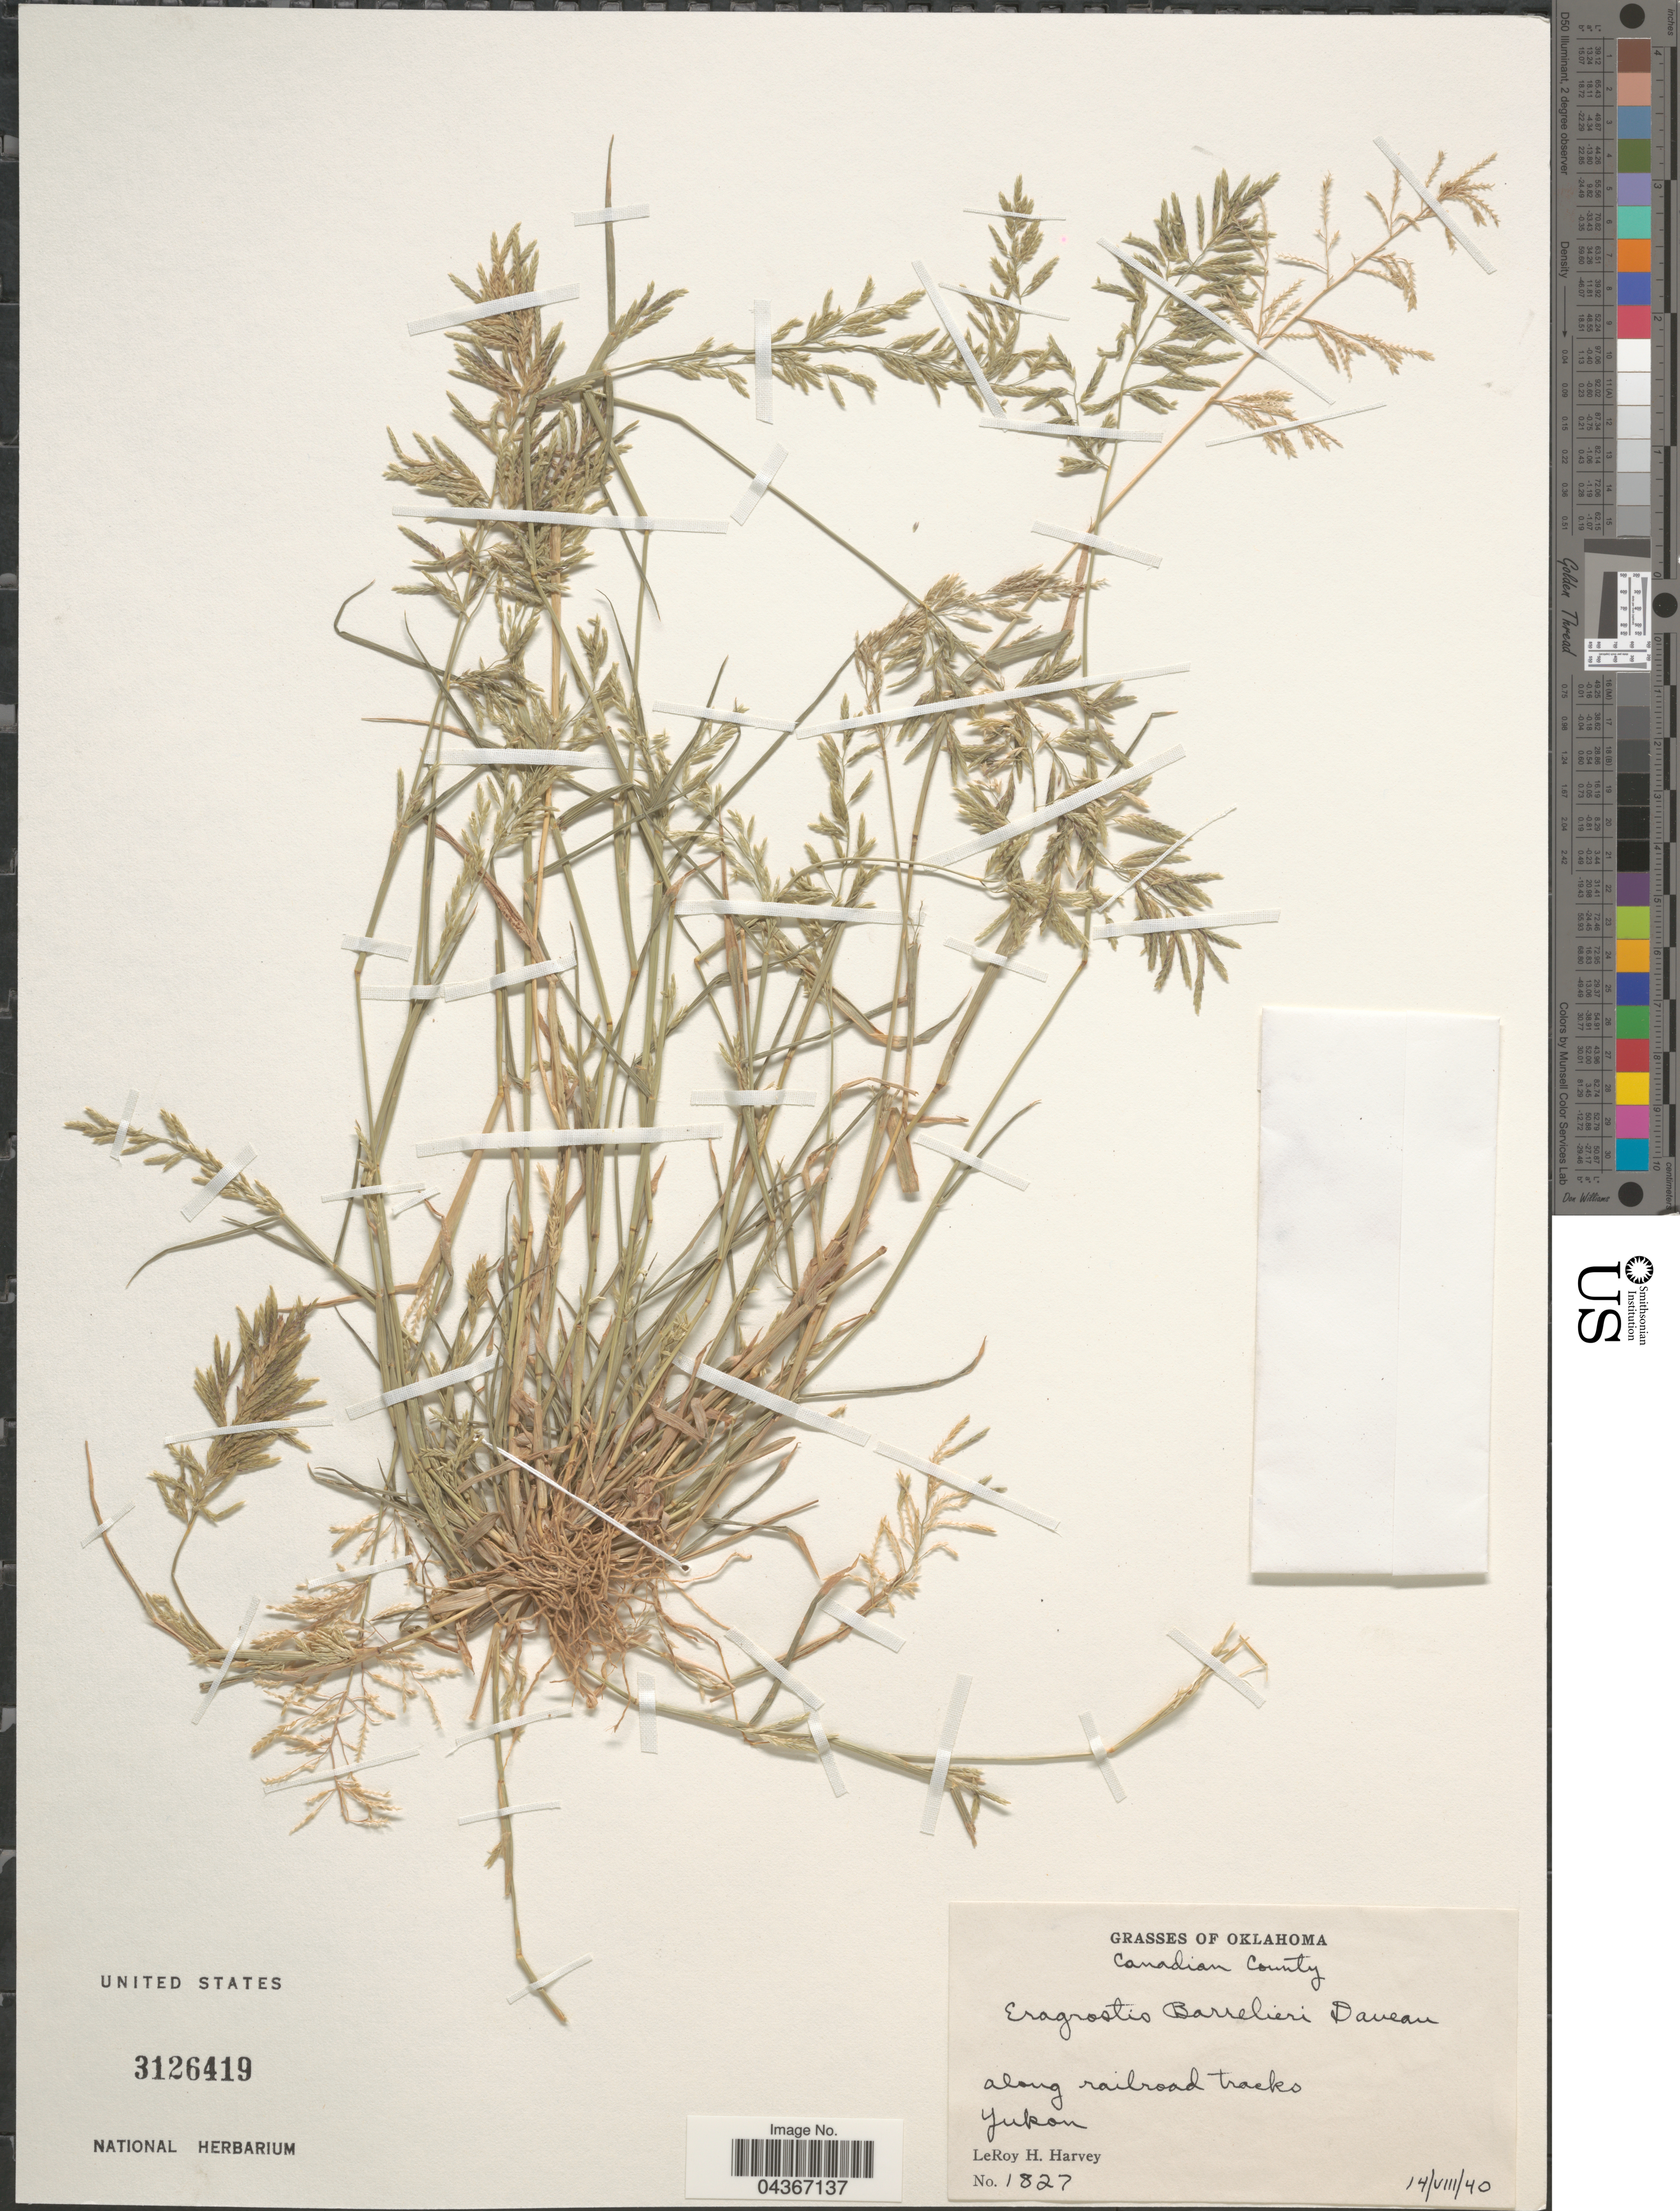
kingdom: Plantae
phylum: Tracheophyta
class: Liliopsida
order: Poales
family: Poaceae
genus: Eragrostis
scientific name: Eragrostis barrelieri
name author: Daveau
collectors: L. H. Harvey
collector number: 1827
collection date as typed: Transcribed d/m/y: 14/8/40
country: United States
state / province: Oklahoma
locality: Canadian County. Along railroad tracks. Yukon.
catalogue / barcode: US 3126419